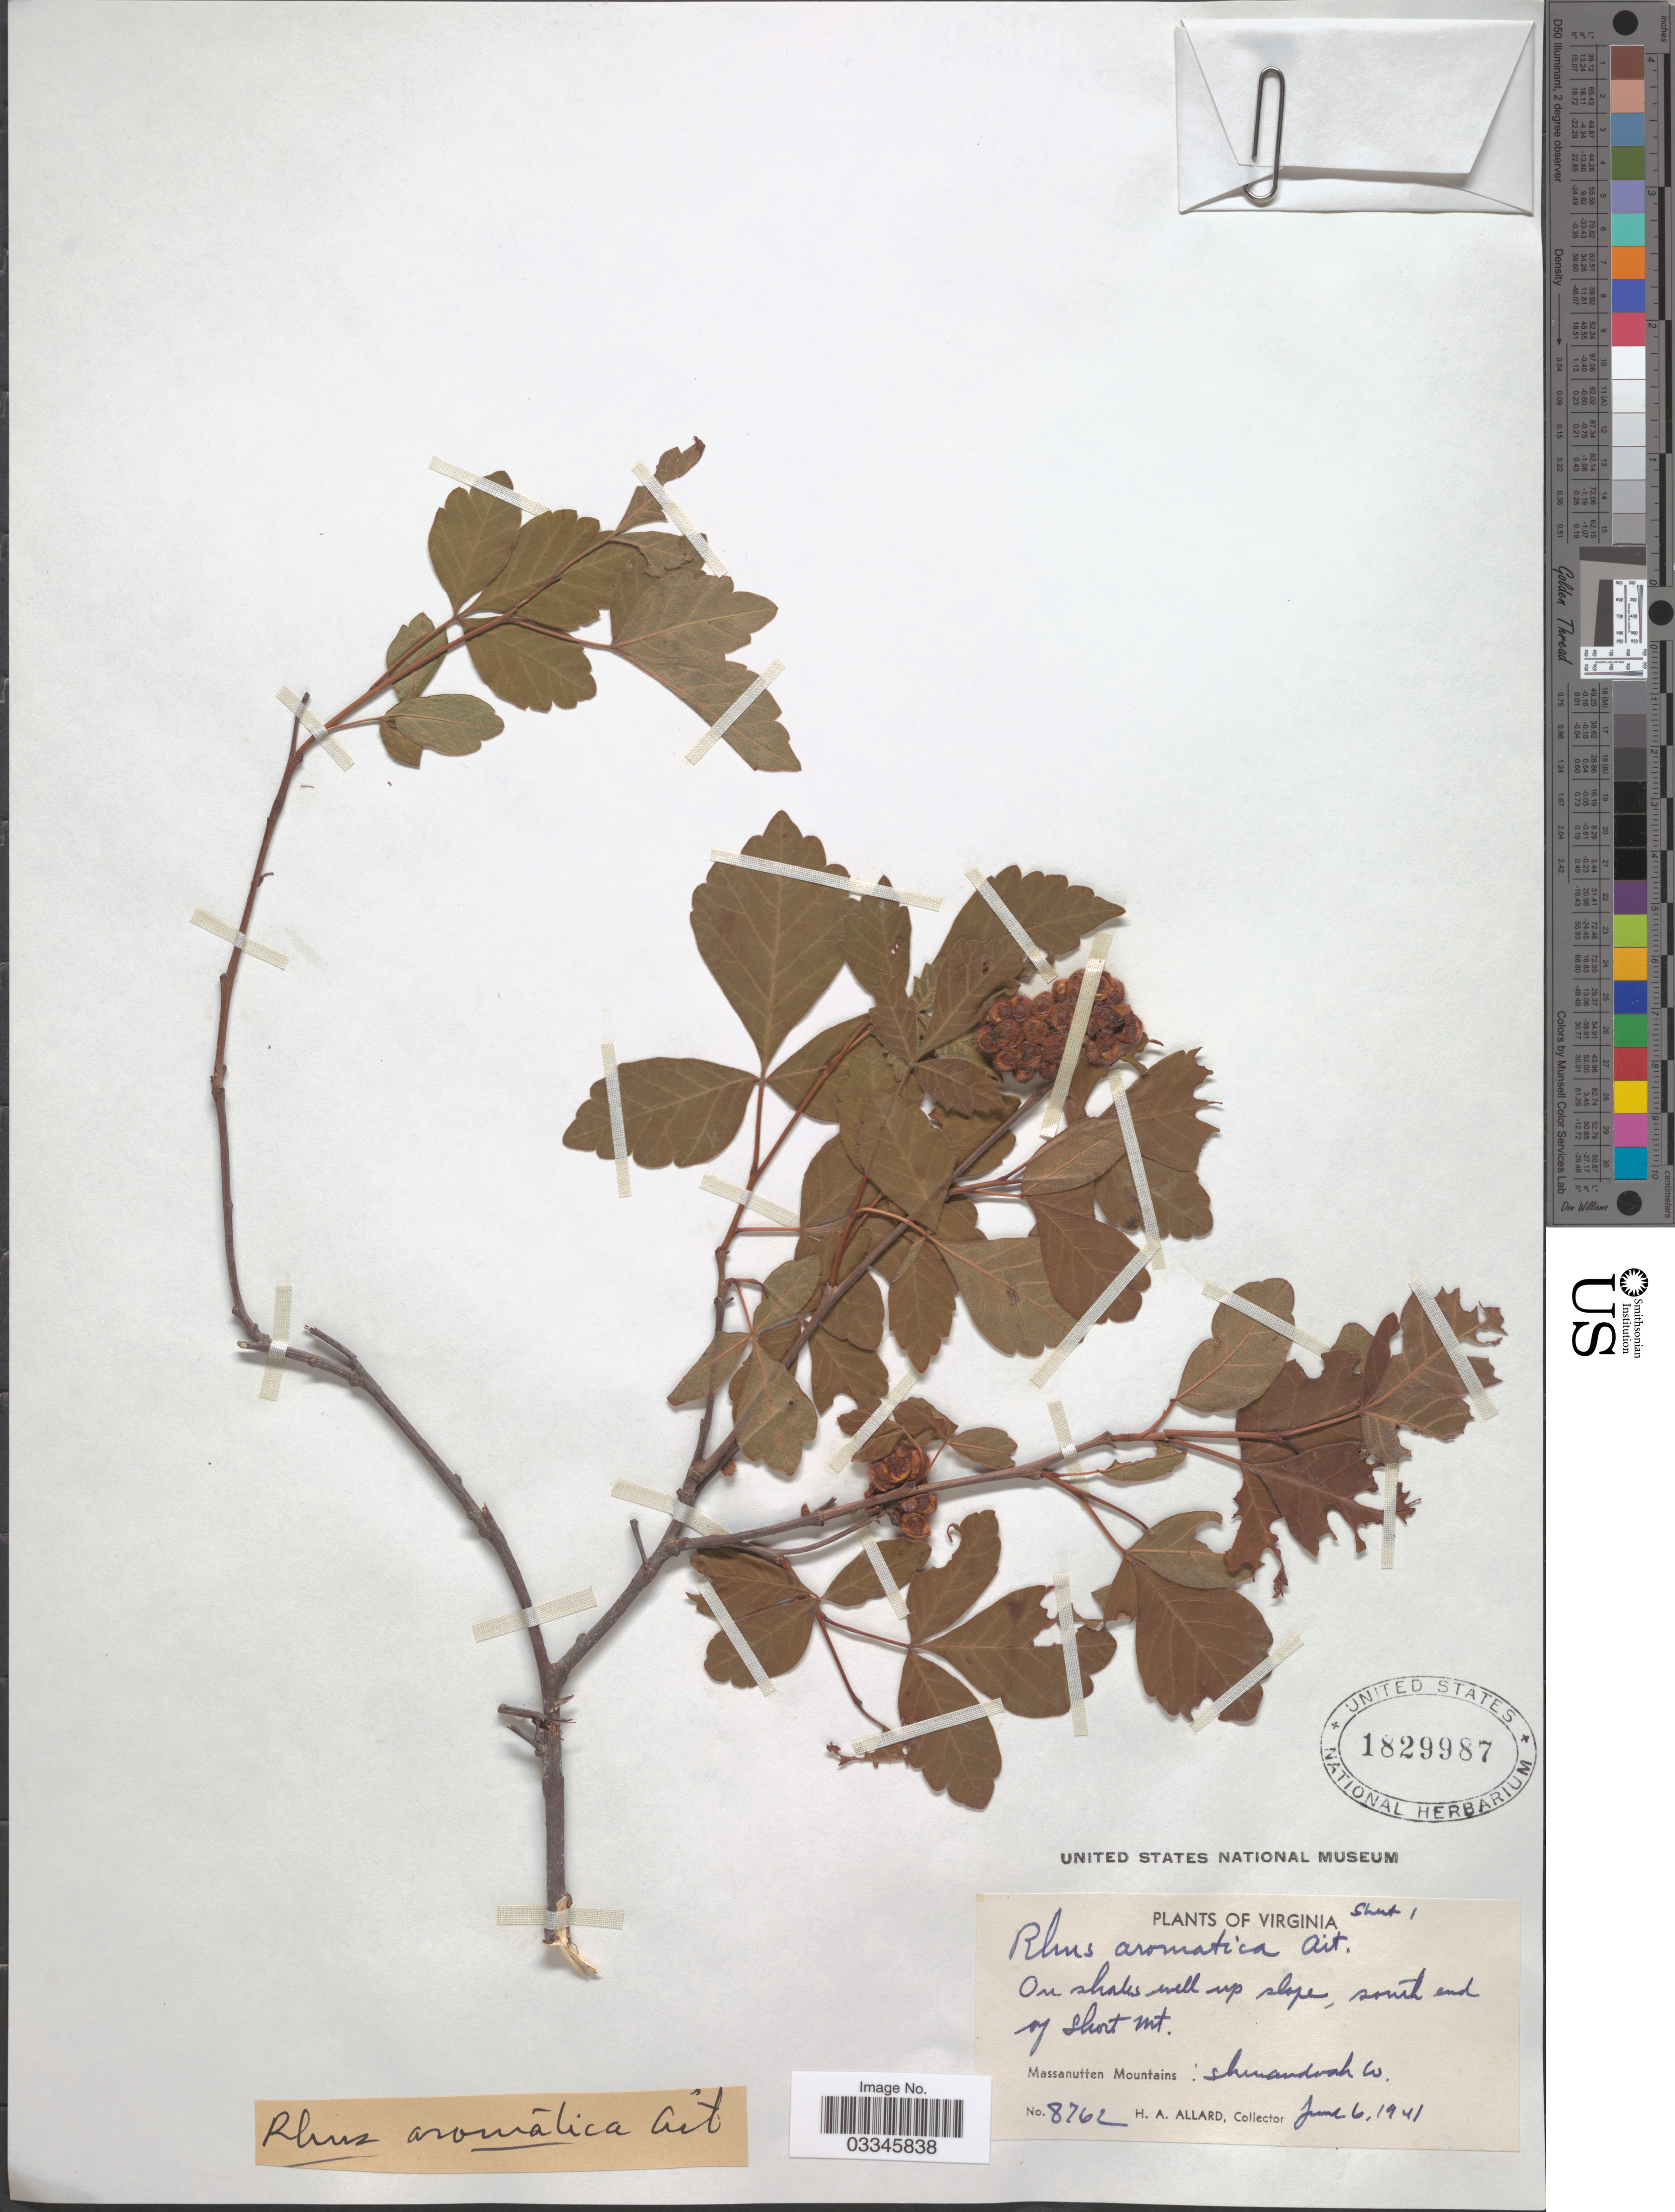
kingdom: Plantae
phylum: Tracheophyta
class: Magnoliopsida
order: Sapindales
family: Anacardiaceae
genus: Rhus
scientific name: Rhus crenata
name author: Thunb.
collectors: H. A. Allard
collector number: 8762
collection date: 1941-06-06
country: United States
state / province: Virginia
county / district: Shenandoah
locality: South end of Short Mt. Massanutten Mountains: Shenandoah Co.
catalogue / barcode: US 1829987